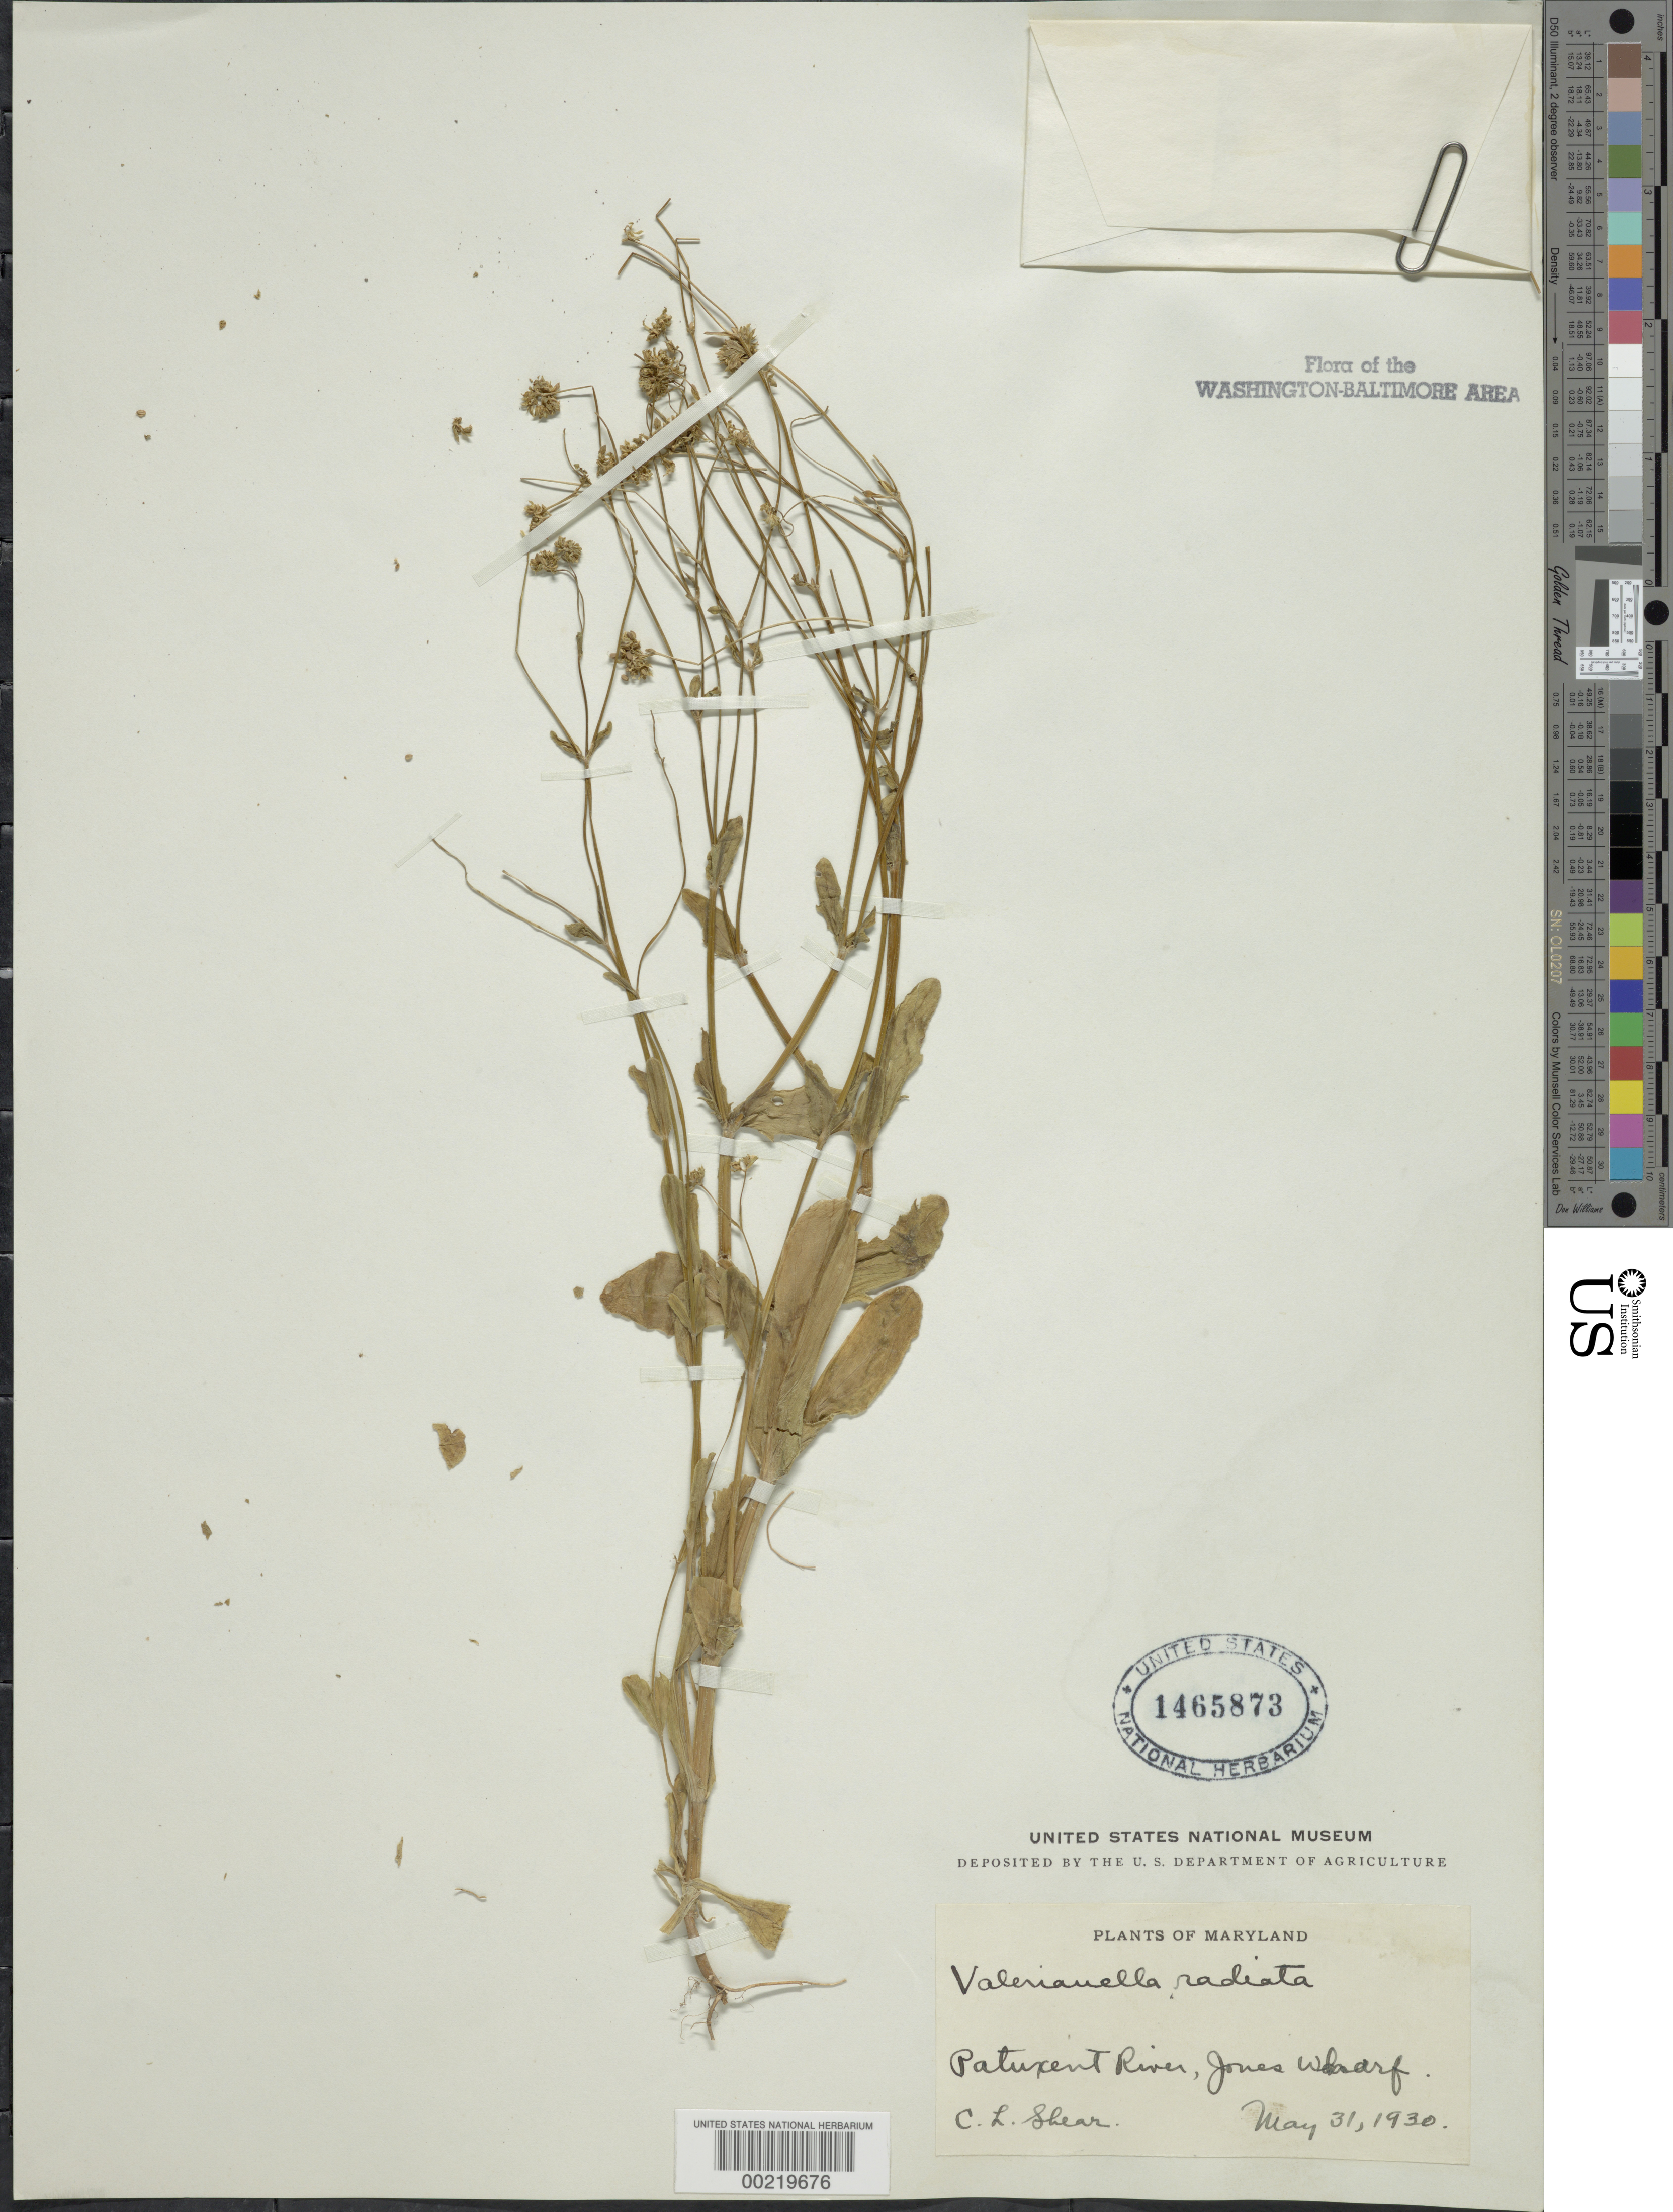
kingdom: Plantae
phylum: Tracheophyta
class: Magnoliopsida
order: Dipsacales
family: Caprifoliaceae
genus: Valerianella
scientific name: Valerianella radiata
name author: (L.) Dufr.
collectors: C. L. Shear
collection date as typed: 31 May 1930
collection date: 1930-05-31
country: United States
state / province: Maryland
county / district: St. Mary's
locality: Patuxent River, Jones Wharf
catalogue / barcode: US 1465873